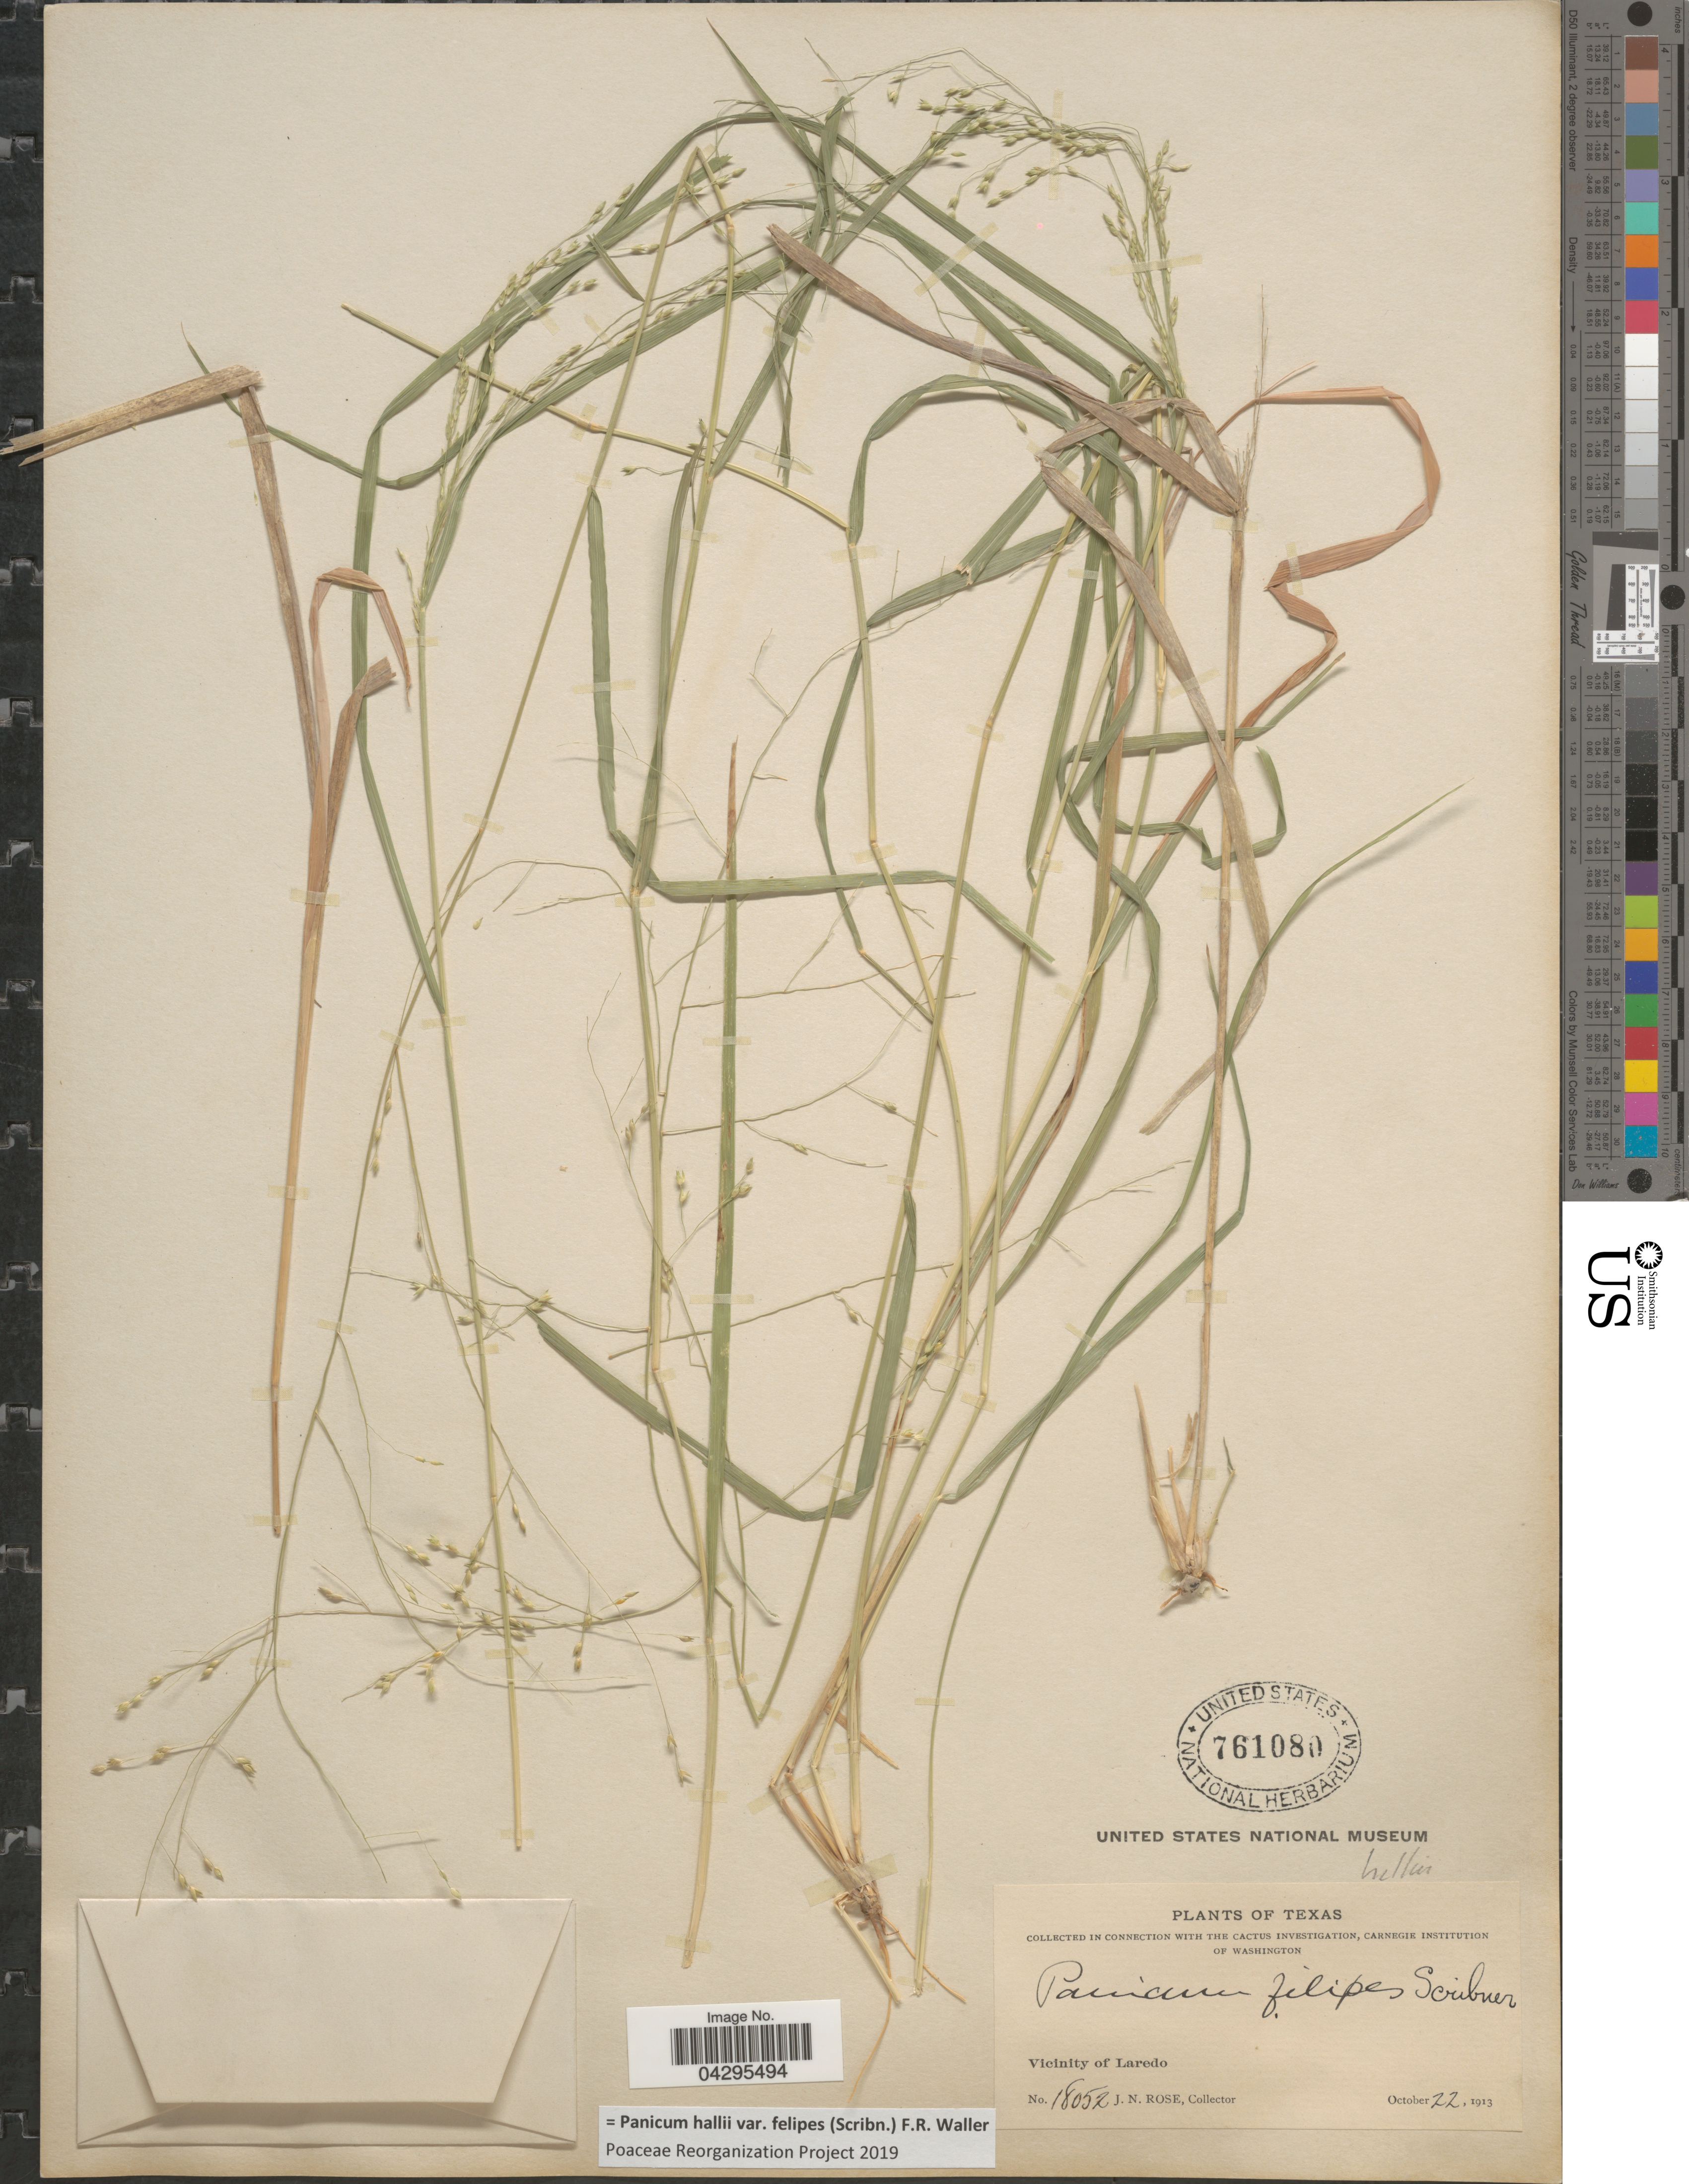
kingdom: Plantae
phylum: Tracheophyta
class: Liliopsida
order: Poales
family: Poaceae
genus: Panicum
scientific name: Panicum hallii var. felipes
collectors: J. N. Rose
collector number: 18052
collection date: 1913-10-22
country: United States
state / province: Texas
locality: Vicinity of Laredo.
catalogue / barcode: US 761080